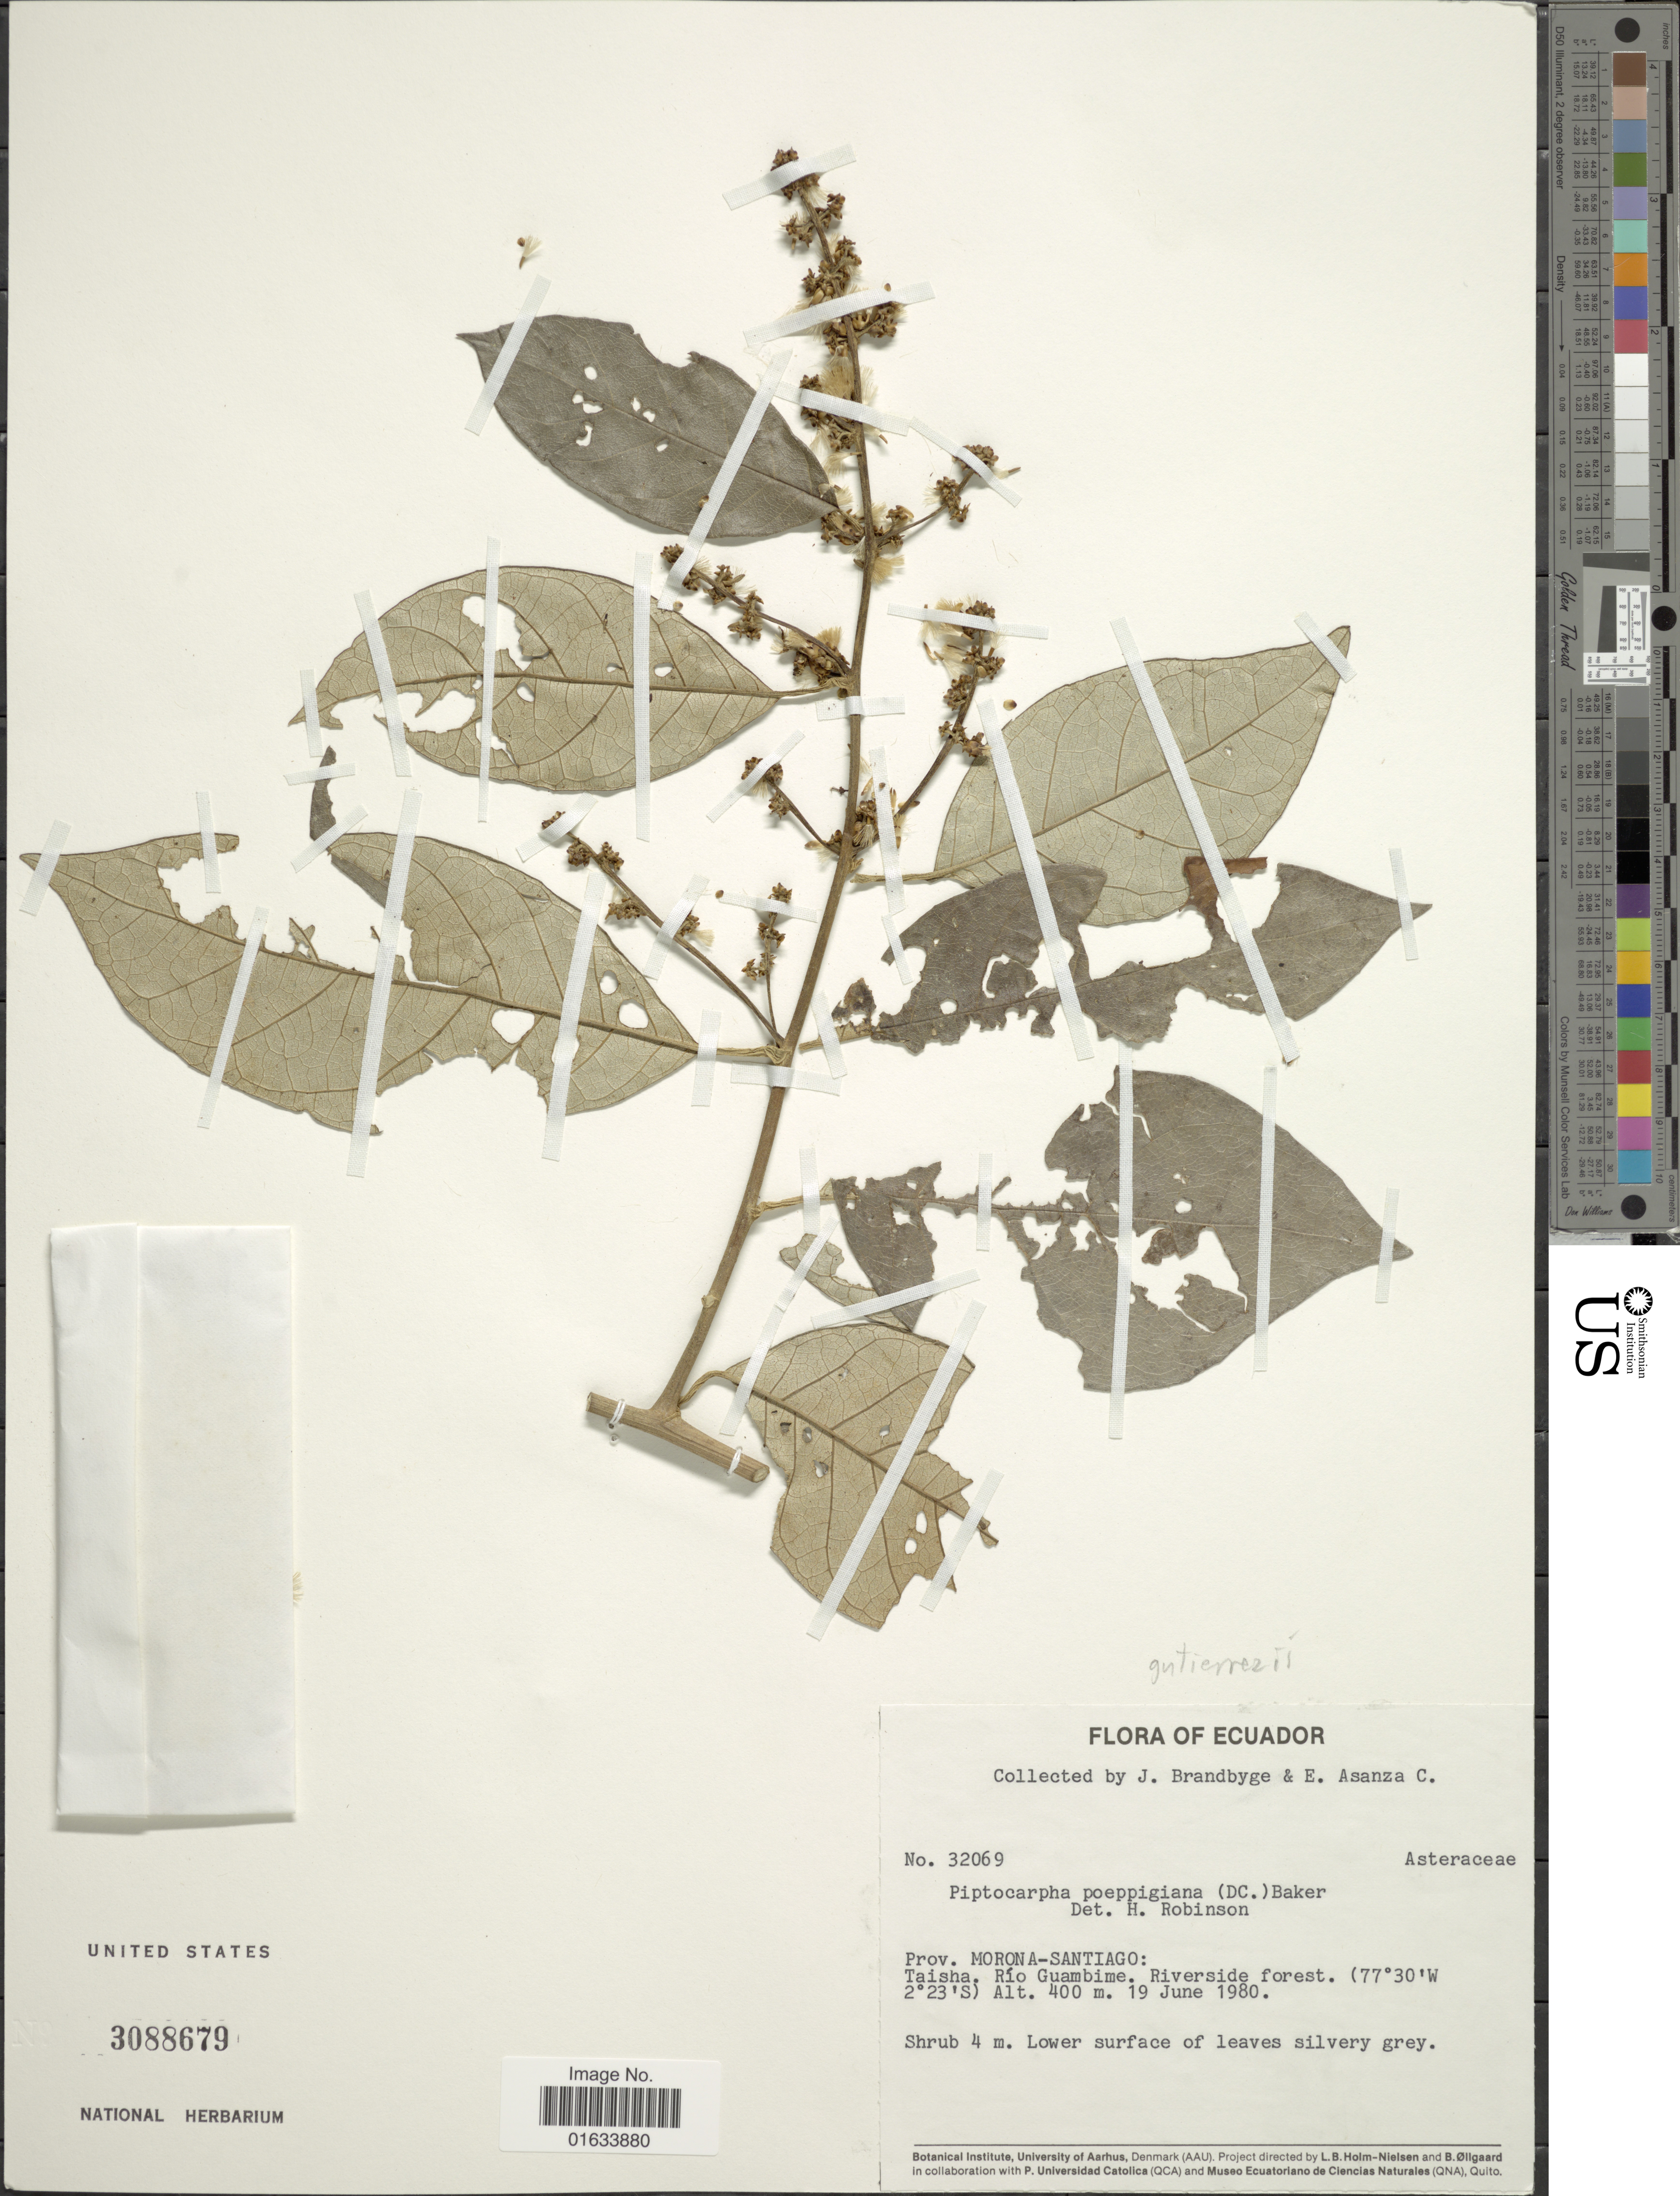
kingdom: Plantae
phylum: Tracheophyta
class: Magnoliopsida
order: Asterales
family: Asteraceae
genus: Piptocarpha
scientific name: Piptocarpha gutierrezii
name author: Cuatrec.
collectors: J. Brandbyge & E. Asanza C.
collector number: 32069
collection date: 1980-06-19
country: Ecuador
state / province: Morona-Santiago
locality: Prov. Morona-Santiago: Taisha. Río Guambime. Riverside forest.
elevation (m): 400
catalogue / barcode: US 3088679